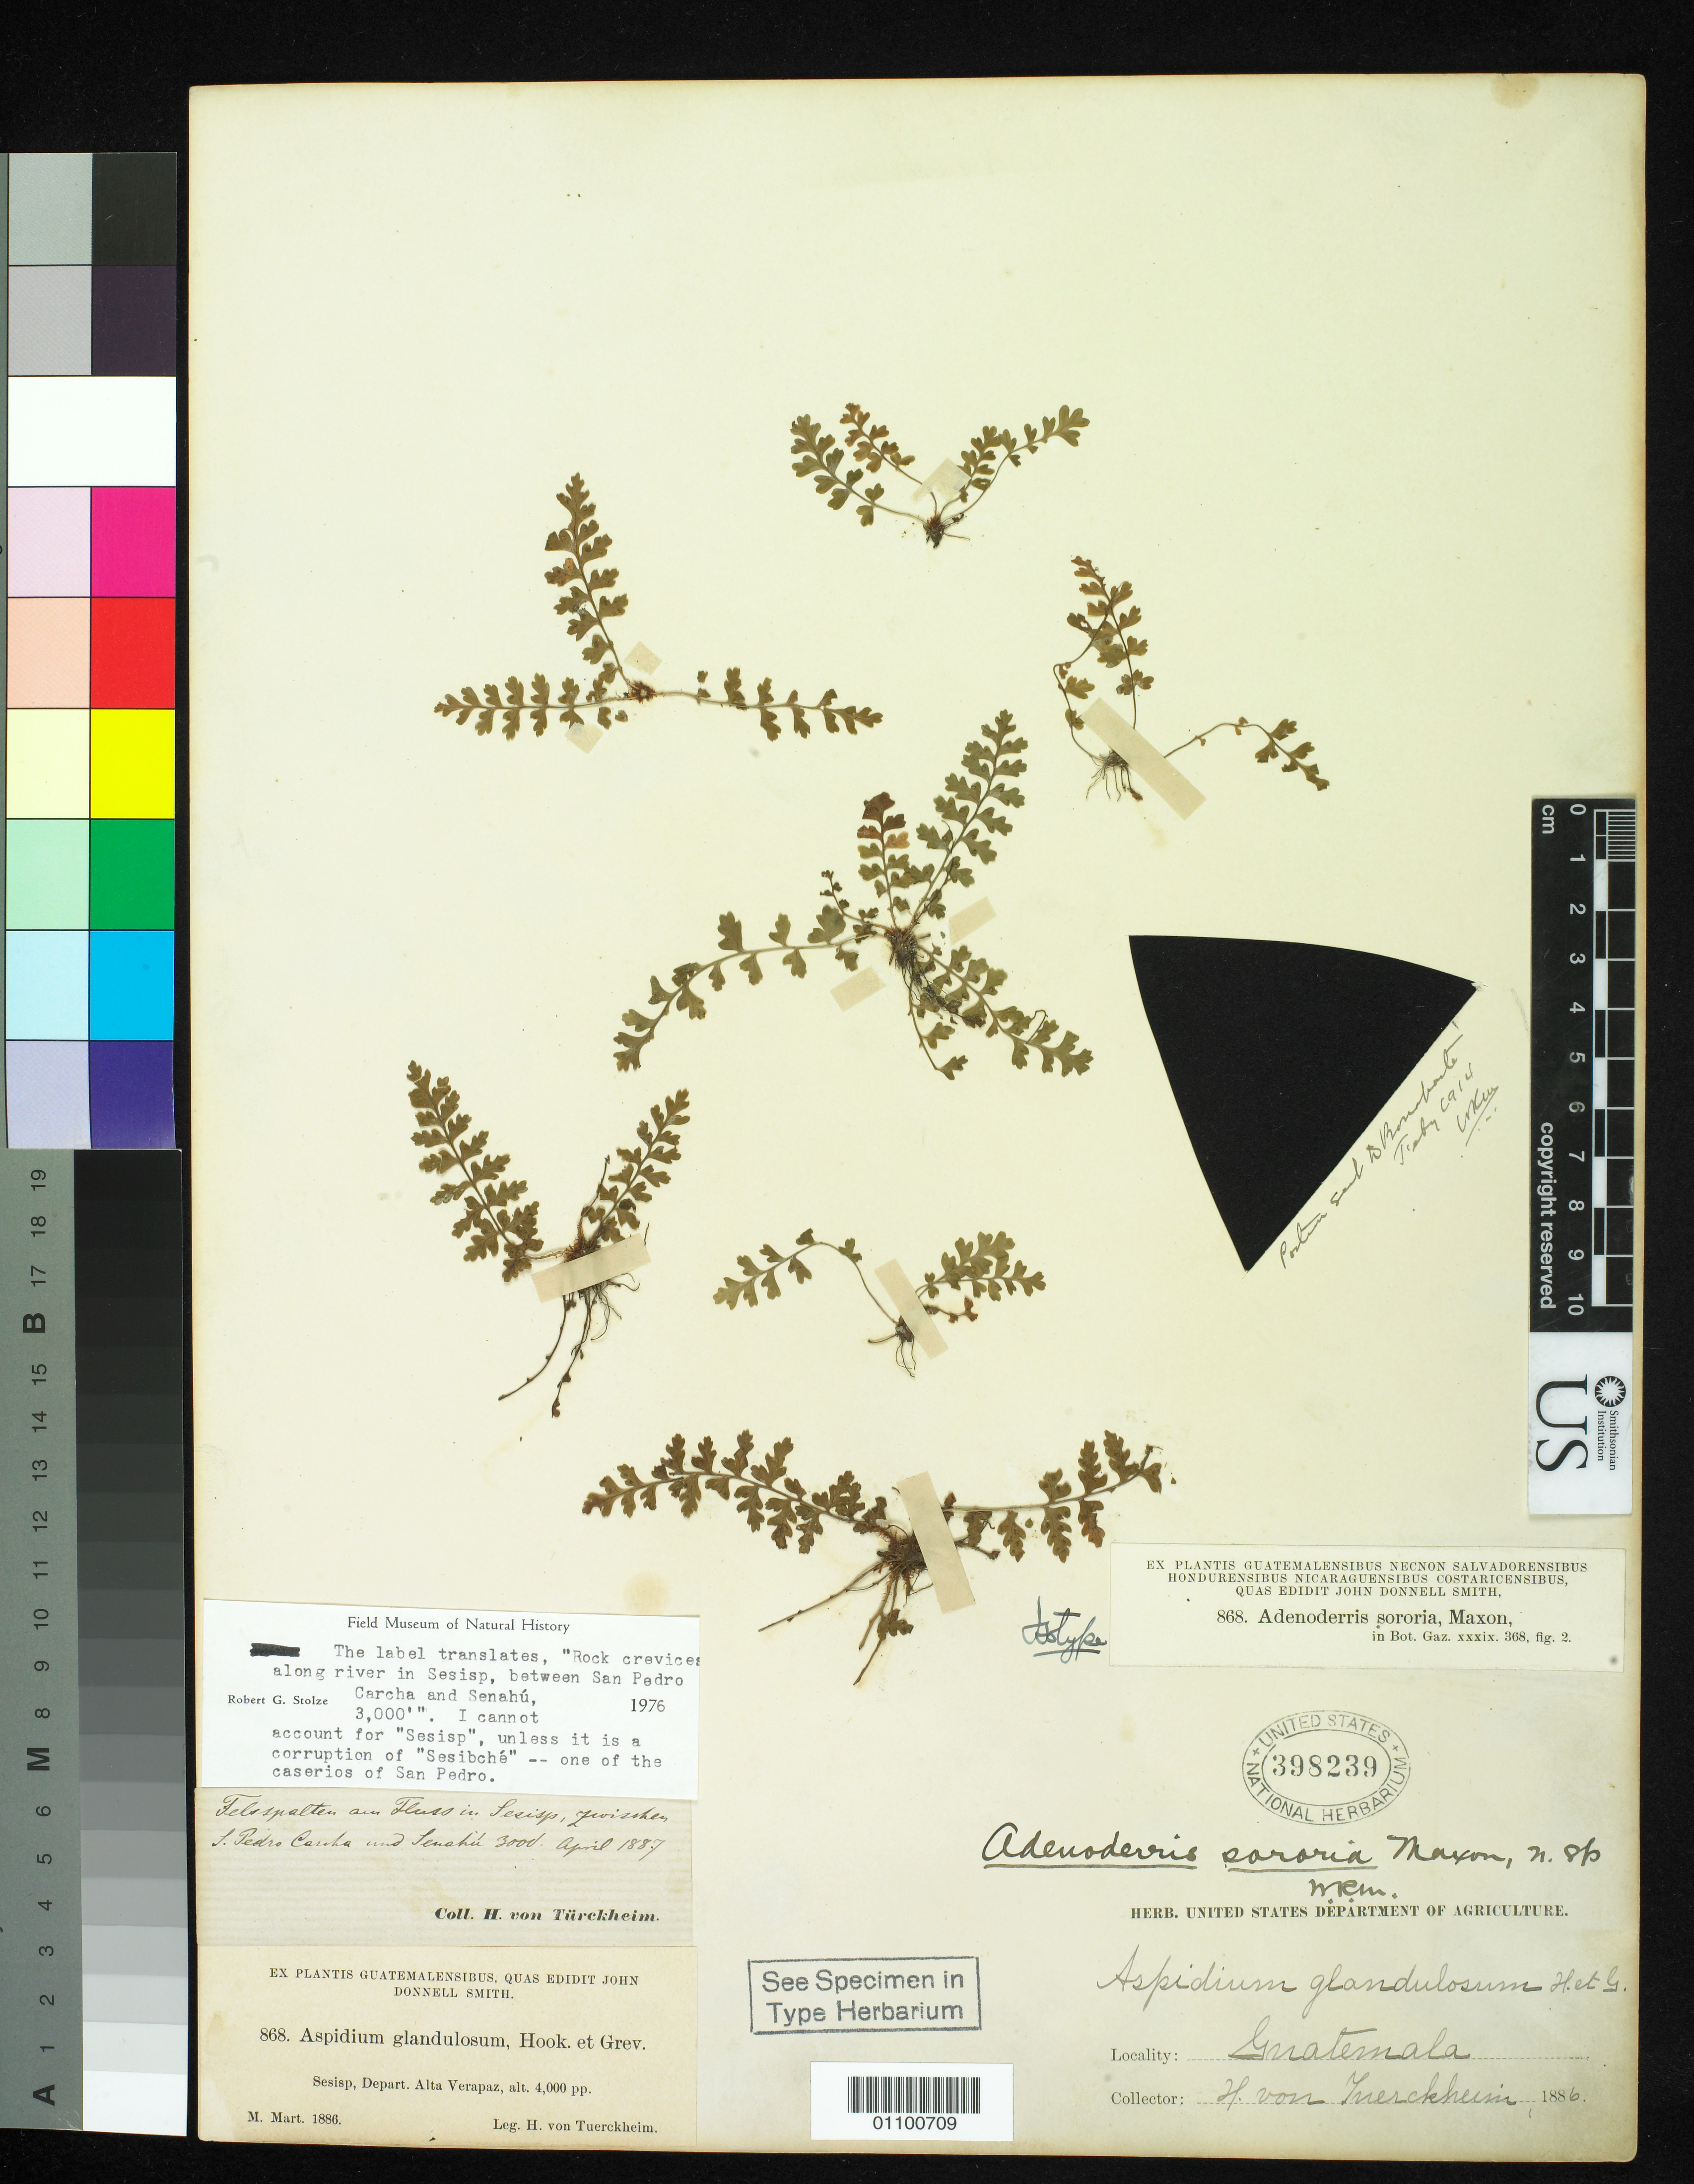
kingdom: Plantae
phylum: Tracheophyta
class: Polypodiopsida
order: Polypodiales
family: Dryopteridaceae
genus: Adenoderris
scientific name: Adenoderris sororia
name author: Maxon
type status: Isotype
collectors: H. von Türckheim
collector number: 868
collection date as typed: Mar 1886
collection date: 1886-03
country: Guatemala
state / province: Alta Verapaz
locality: Sesisp.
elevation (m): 1219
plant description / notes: Both US duplicates are isotypes. Protologue, "The most perfect material of this number the writger has seen is that preserved in the D.C. Eaton herbarium at Yale University, and this, having served for the accompanying illustration (fig. 2), may stand as the type, though the specimens in the United States National Herbarium and the herbarium of the New York Botanical Garden are of the same collection."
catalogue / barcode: US 398239